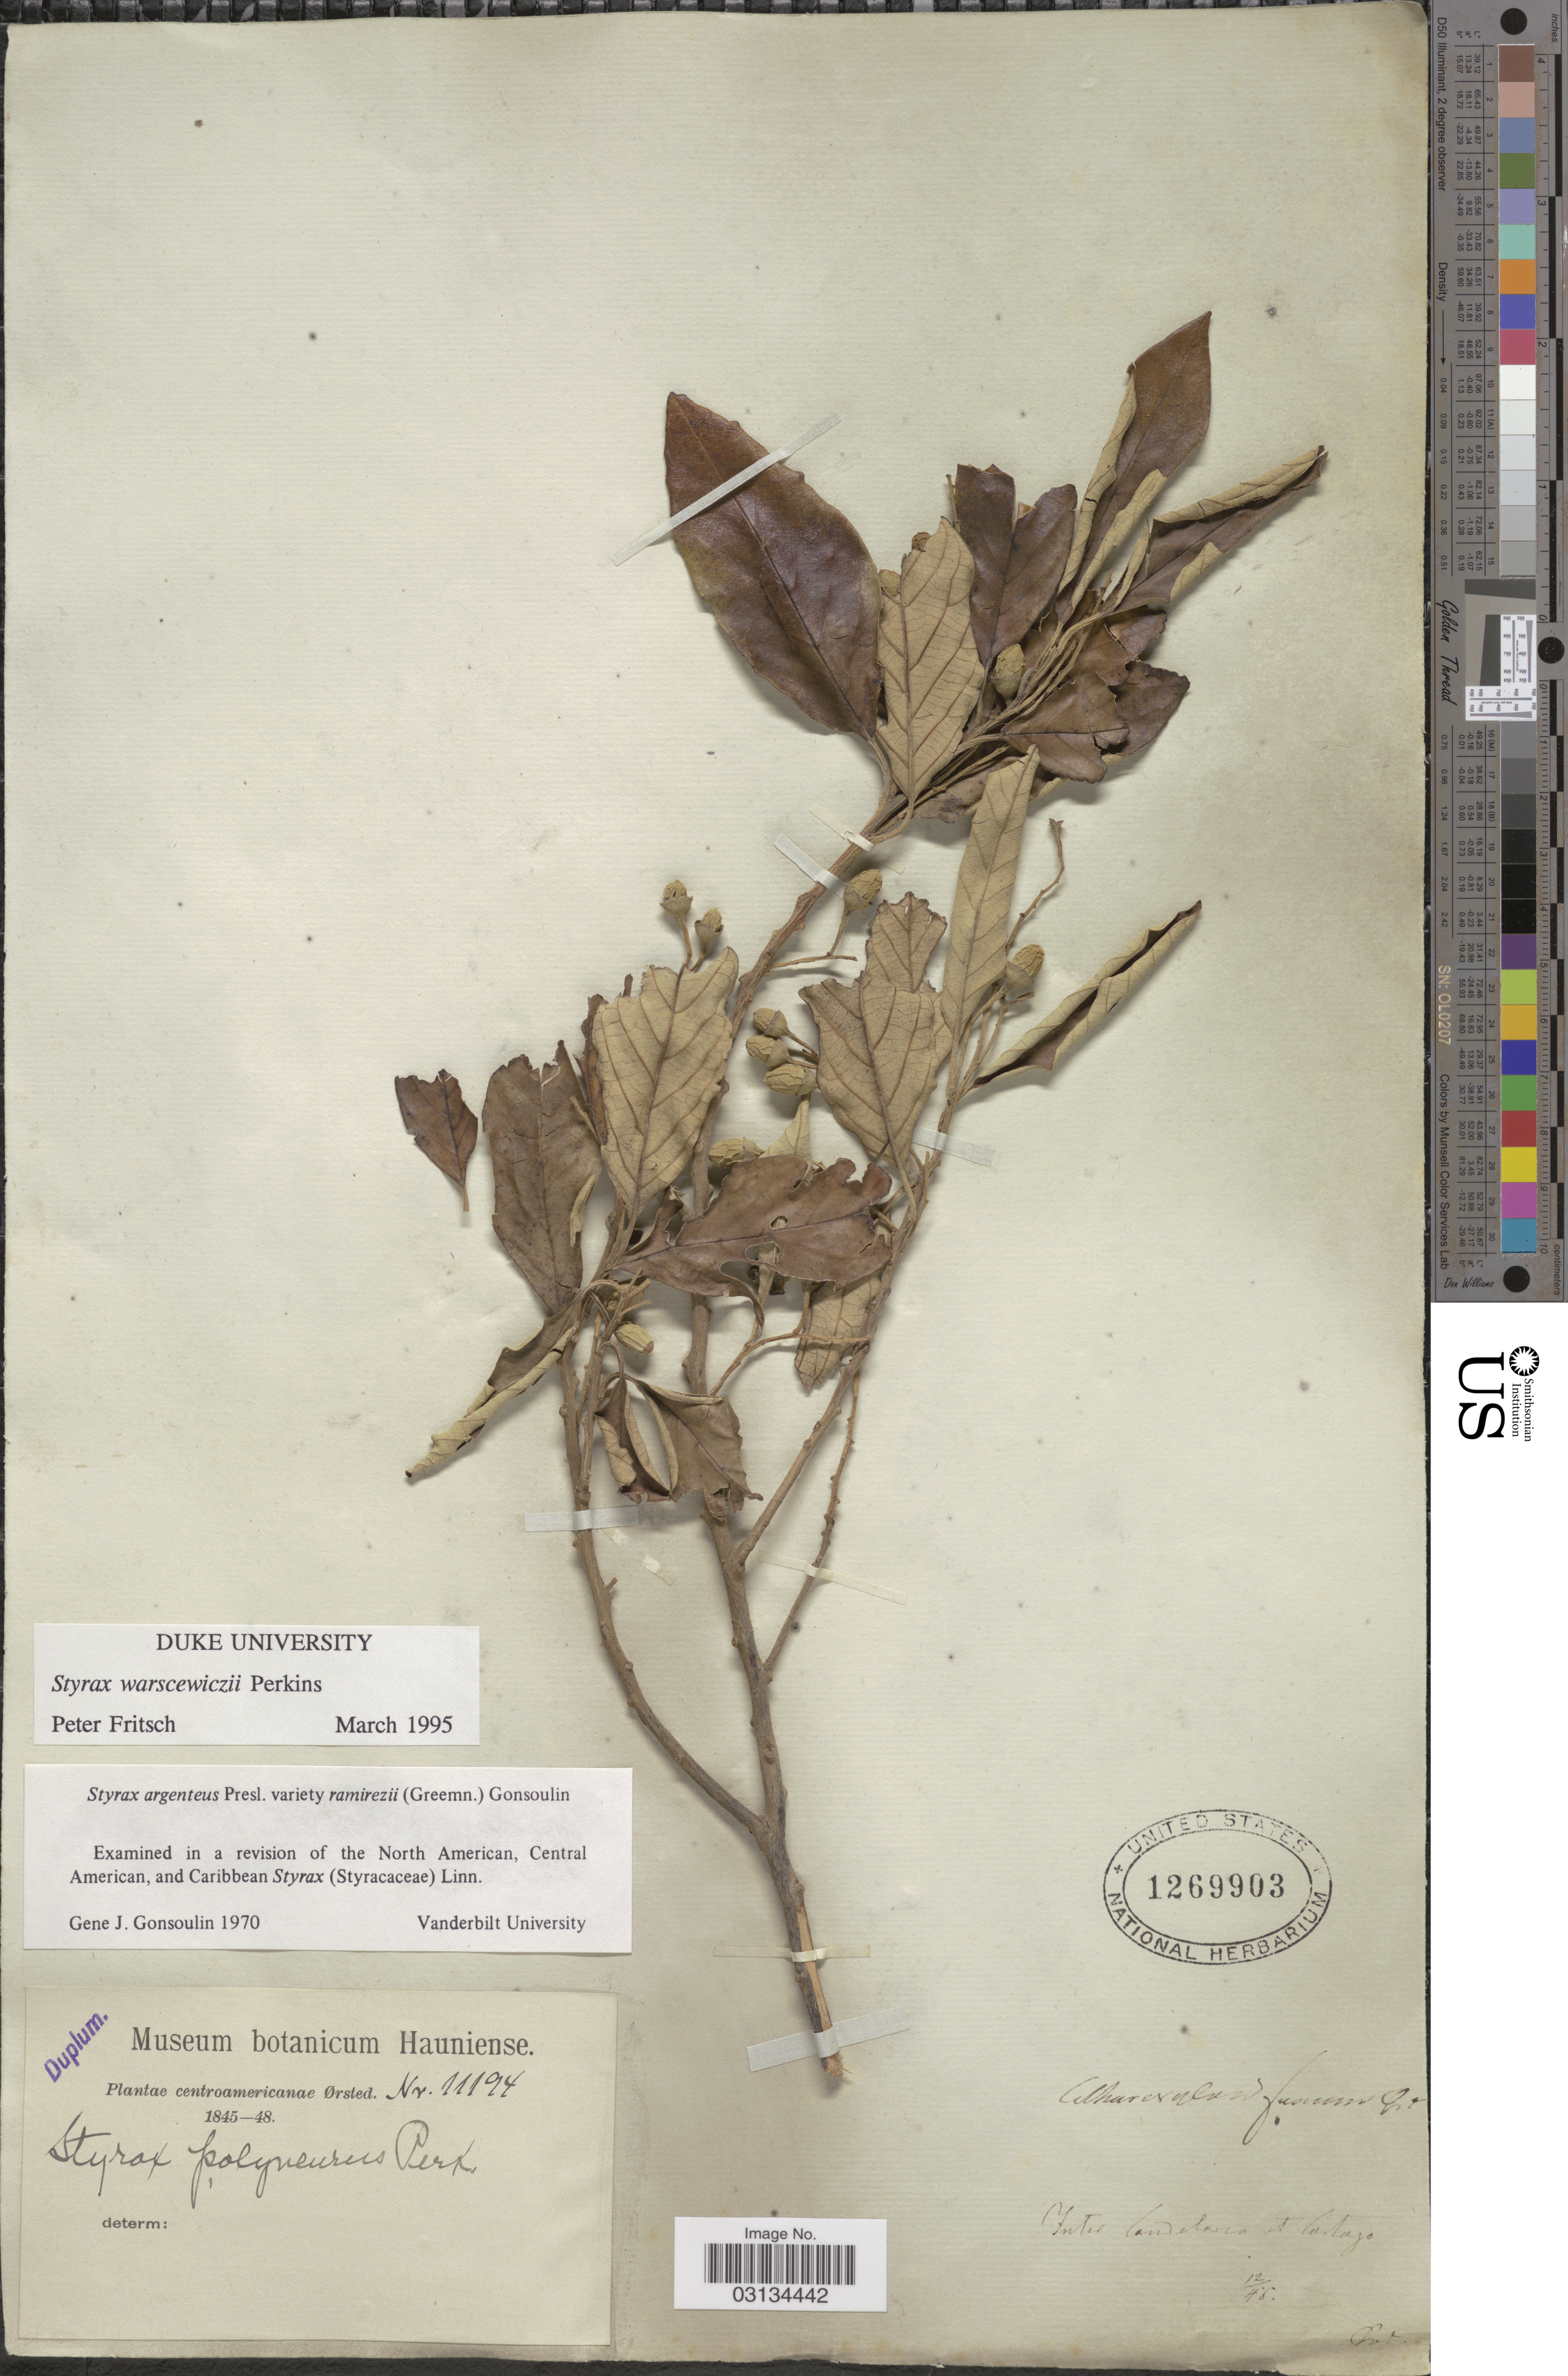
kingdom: Plantae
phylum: Tracheophyta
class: Magnoliopsida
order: Ericales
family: Styracaceae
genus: Styrax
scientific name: Styrax warscewiczii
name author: Perkins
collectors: Ørsted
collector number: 11194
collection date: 1845-12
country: Costa Rica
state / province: Cartago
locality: Inter Candelaria et Cartago.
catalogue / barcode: US 1269903